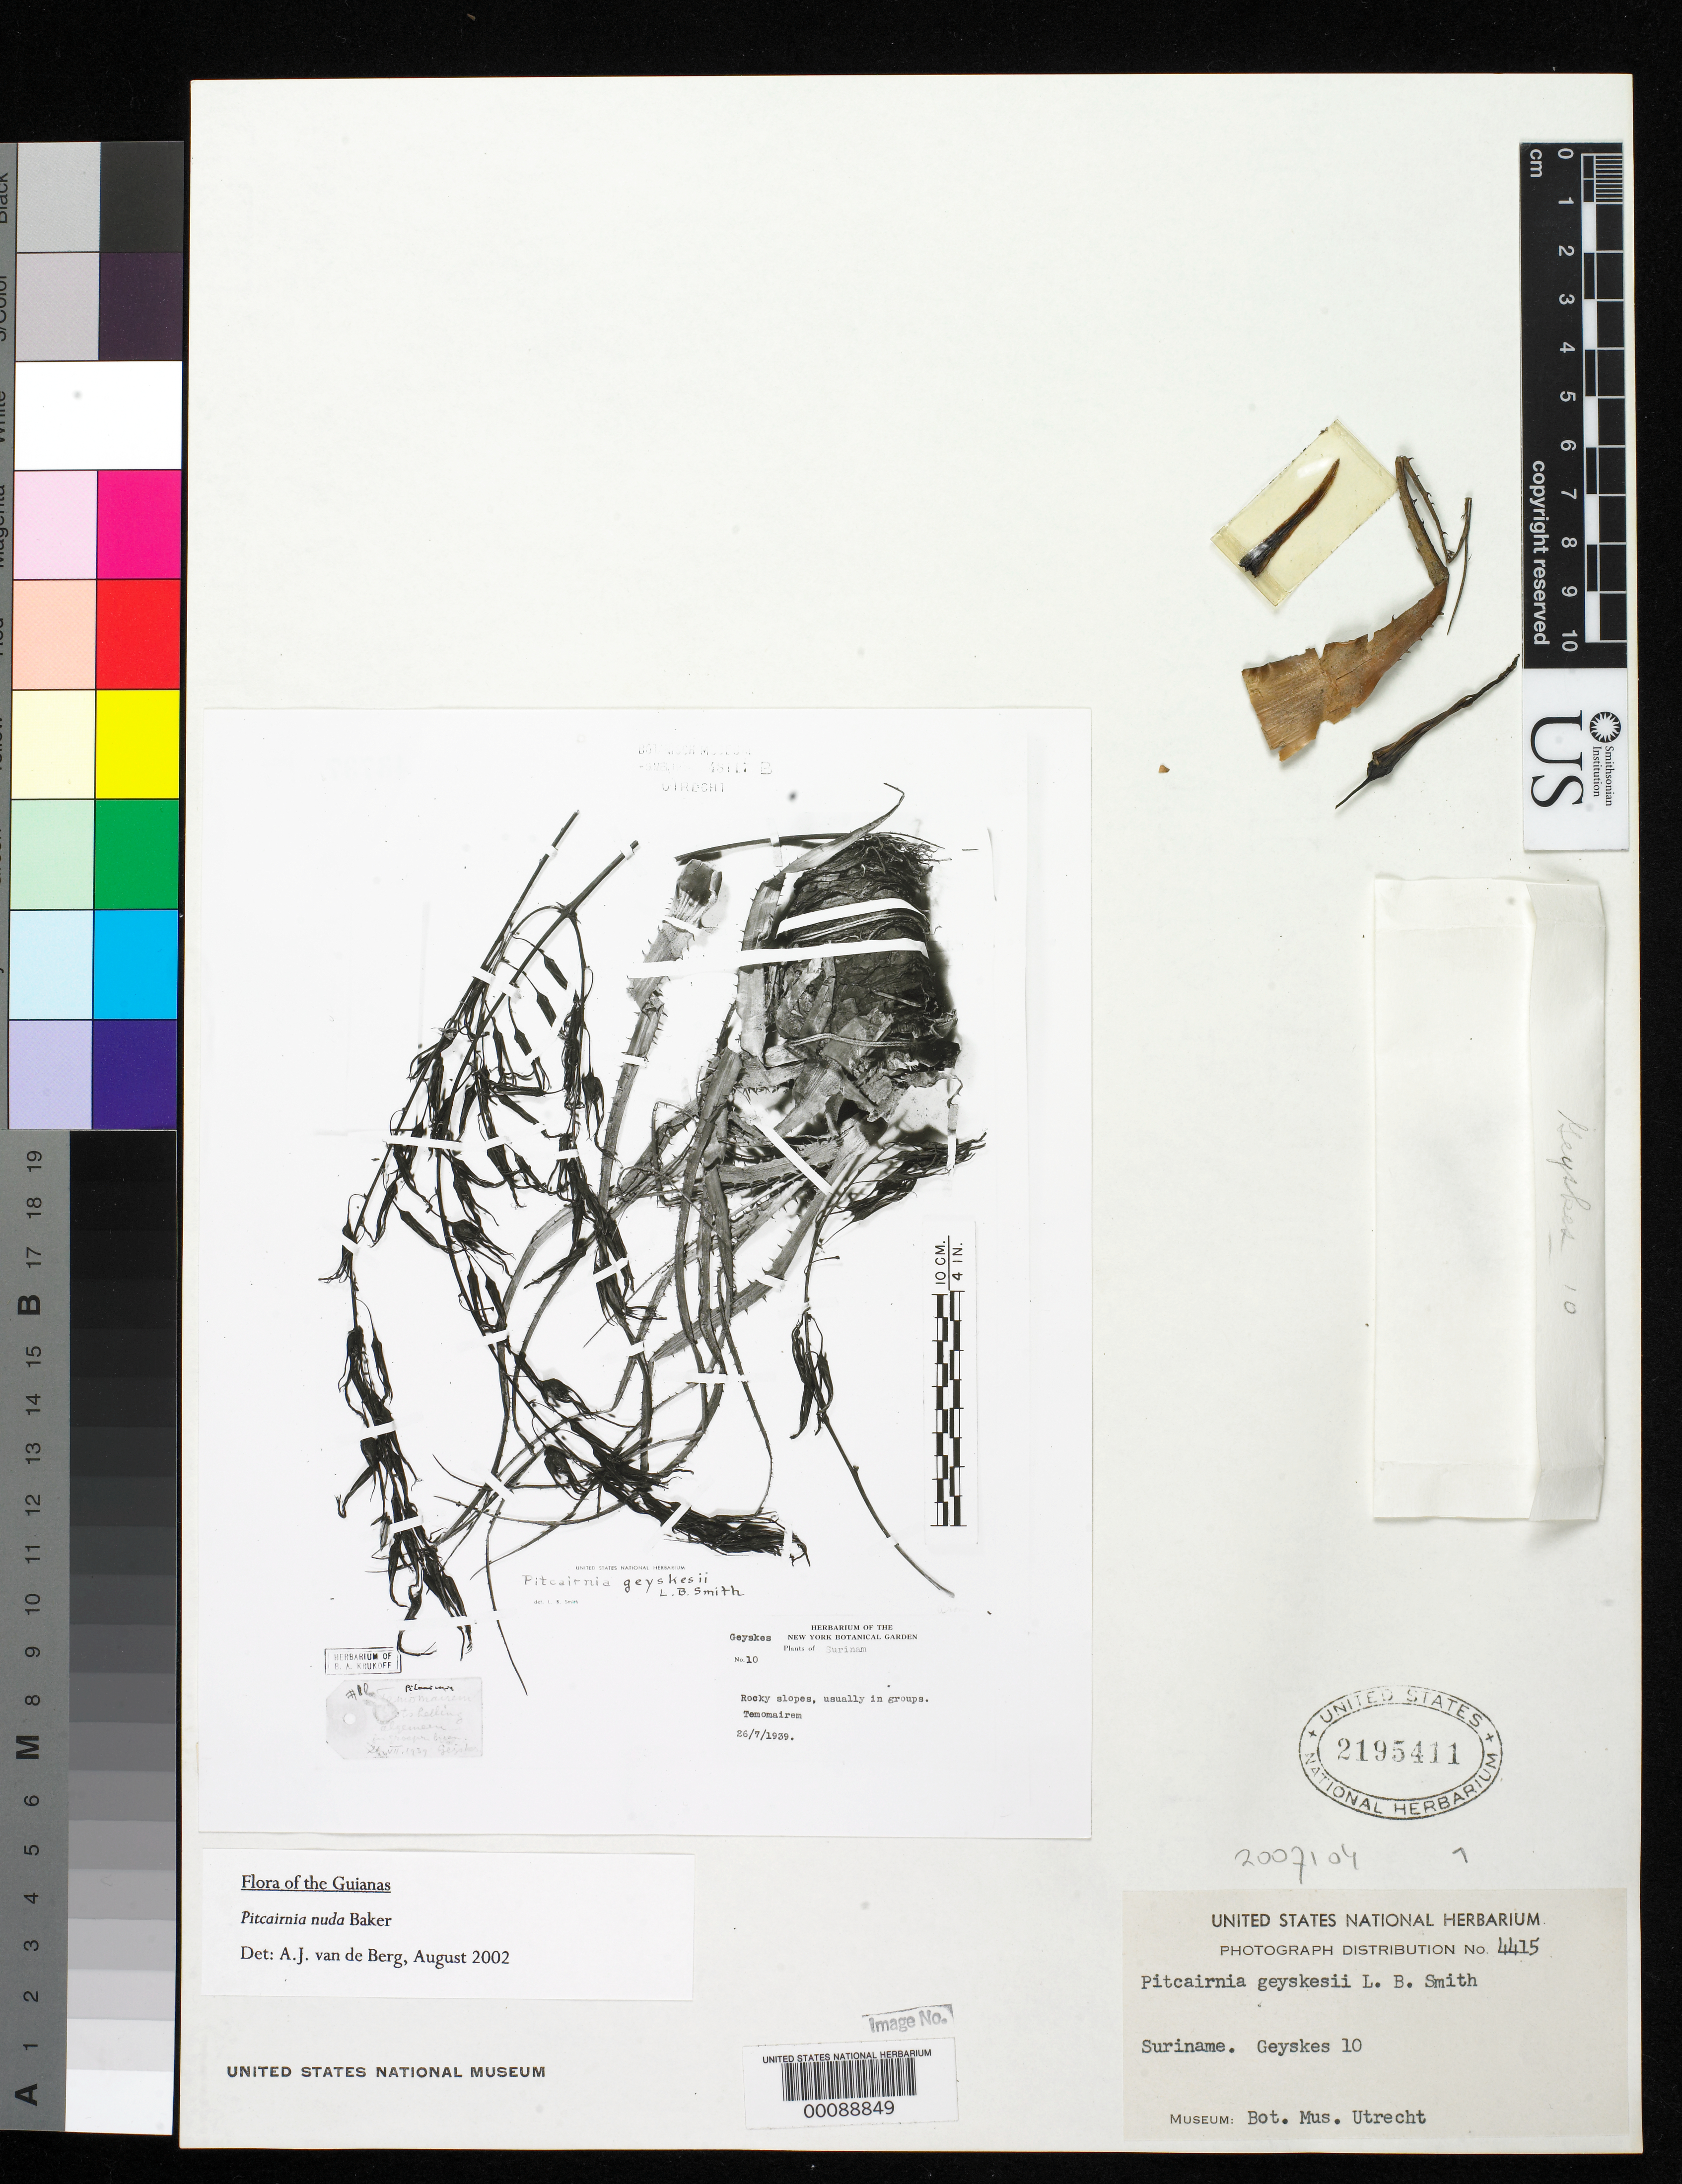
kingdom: Plantae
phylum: Tracheophyta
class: Liliopsida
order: Poales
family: Bromeliaceae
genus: Pitcairnia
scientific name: Pitcairnia geyskesii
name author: L.B. Sm.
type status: Isotype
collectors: D. Geyskes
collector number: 10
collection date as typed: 26 Jul 1939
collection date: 1939-07-26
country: Suriname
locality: Temomairem.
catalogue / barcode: US 2195411